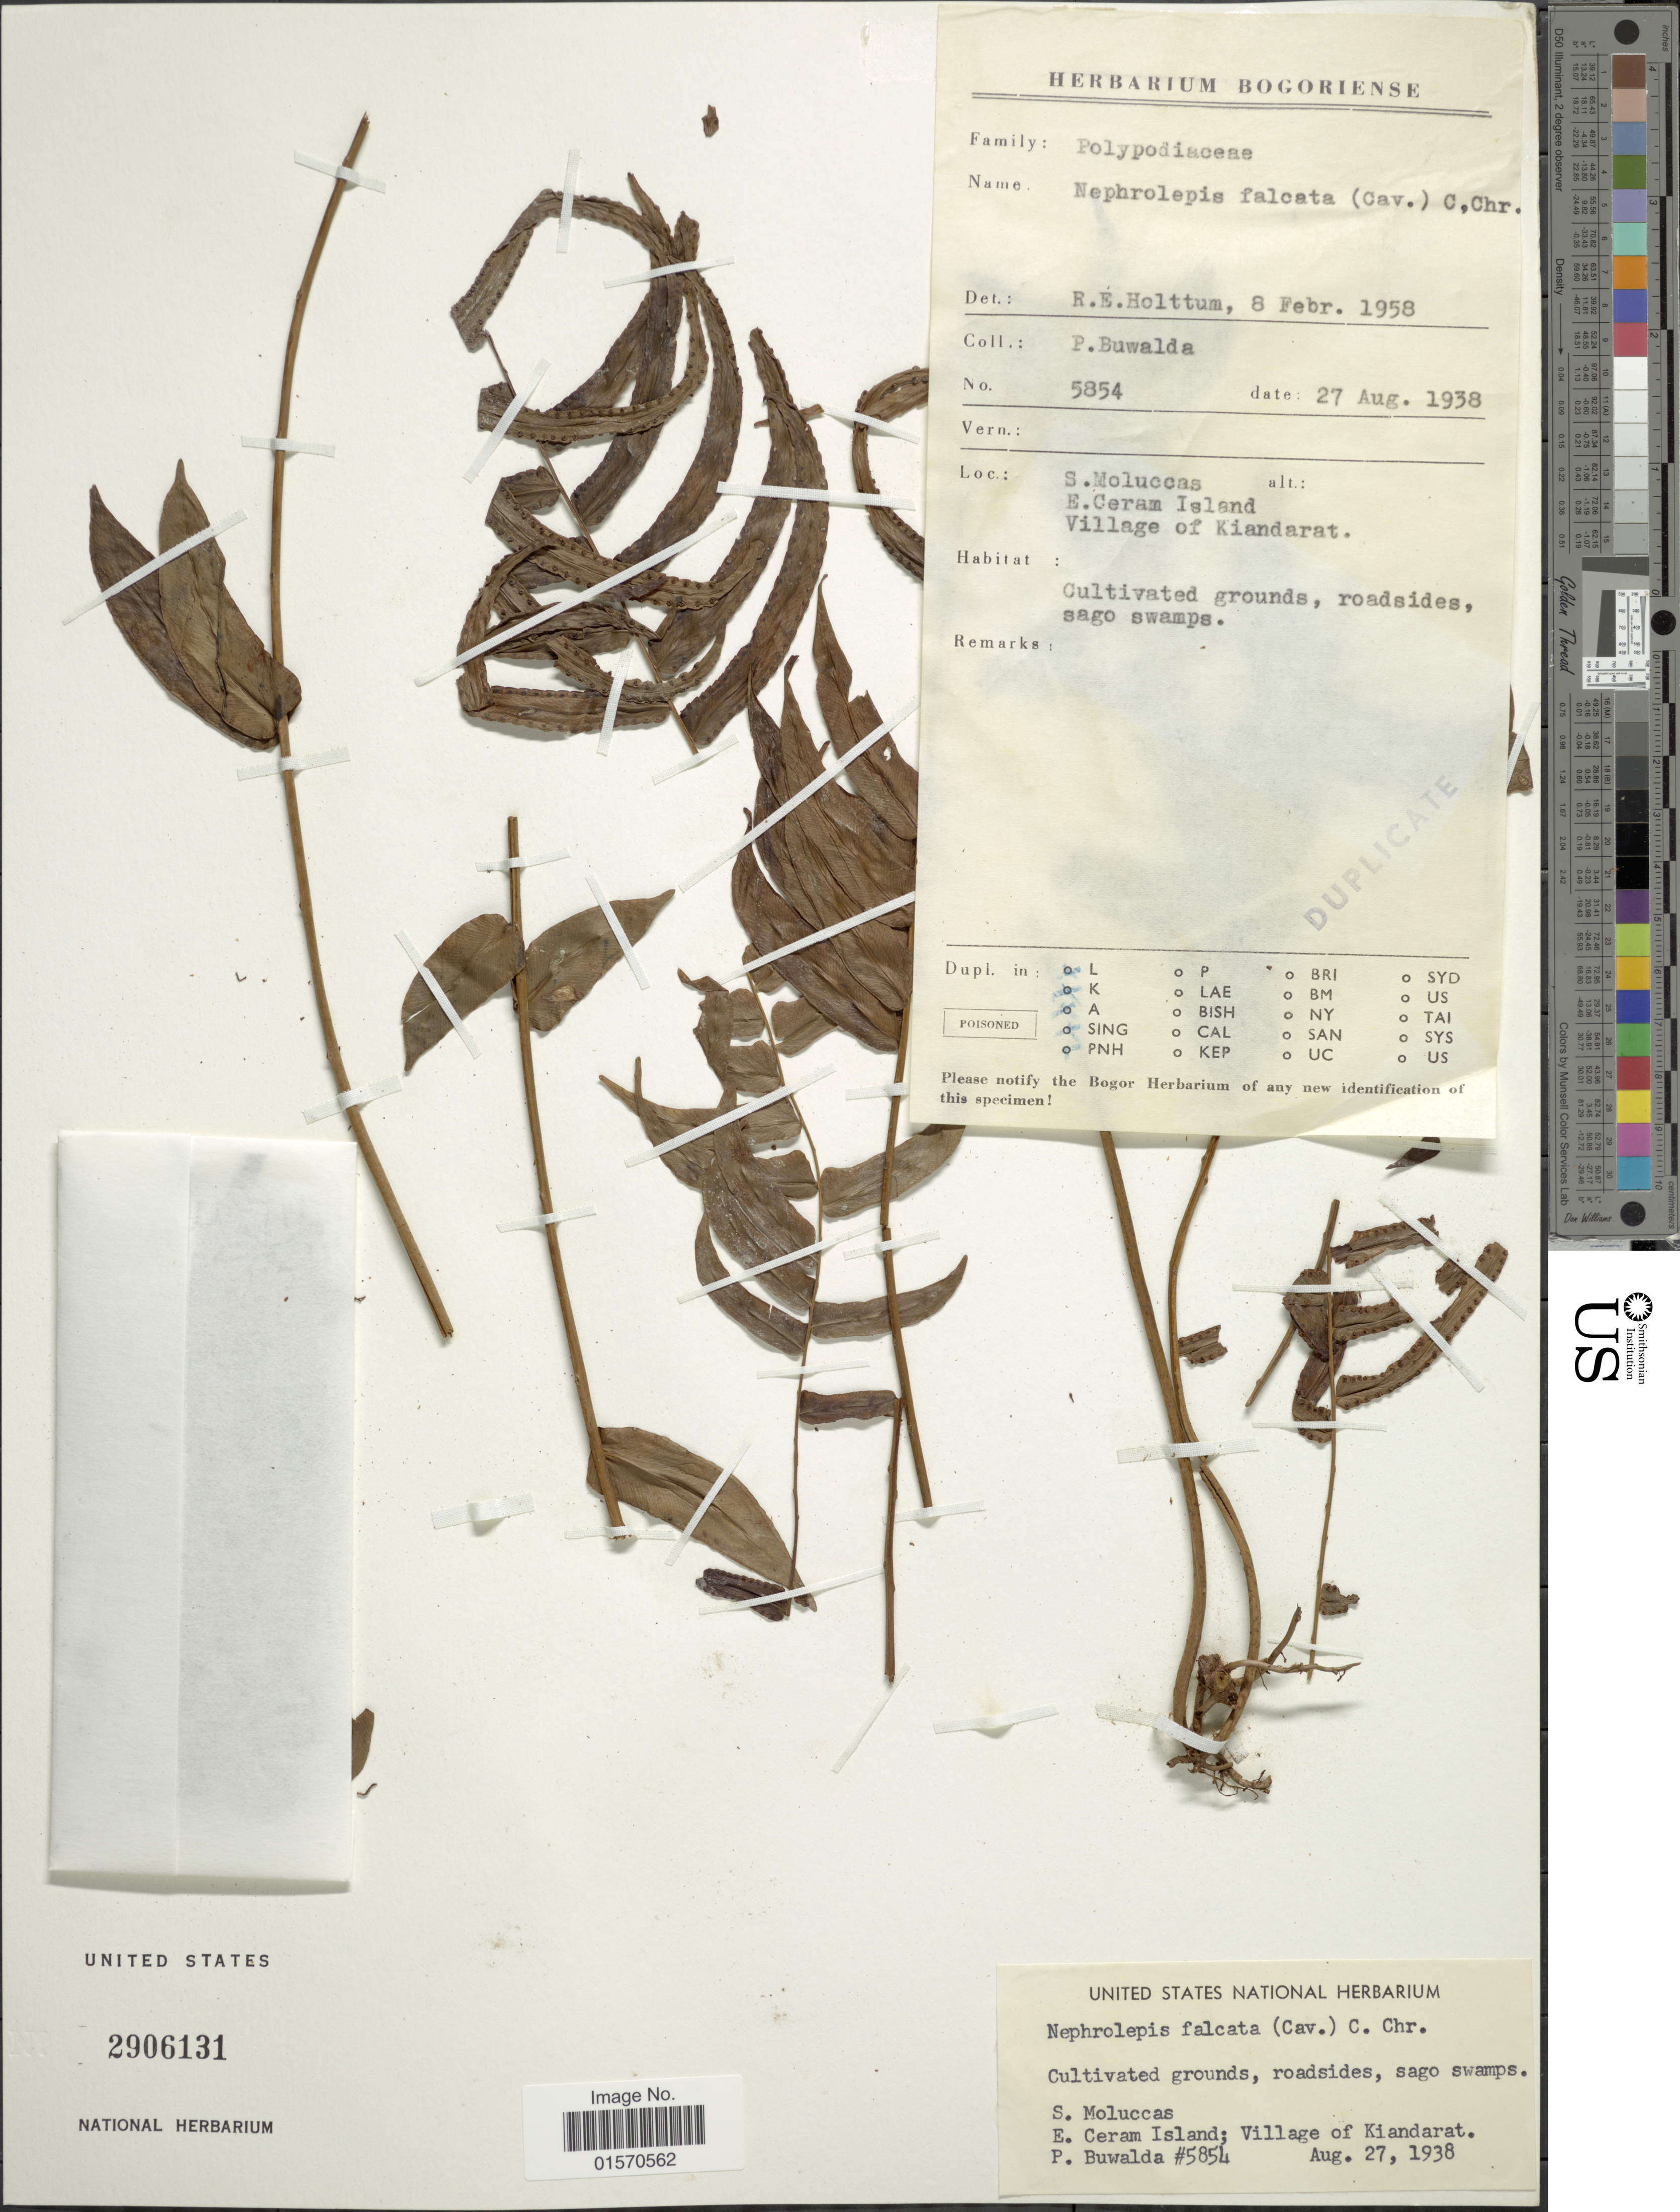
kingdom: Plantae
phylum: Tracheophyta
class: Polypodiopsida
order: Polypodiales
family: Nephrolepidaceae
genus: Nephrolepis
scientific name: Nephrolepis falcata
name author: (Cav.) C. Chr.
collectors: P. Buwalda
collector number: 5854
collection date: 1938-08-27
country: Indonesia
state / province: Maluku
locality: S. Moluccas. E. Ceram Island. Village of Kiandarat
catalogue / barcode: US 2096131